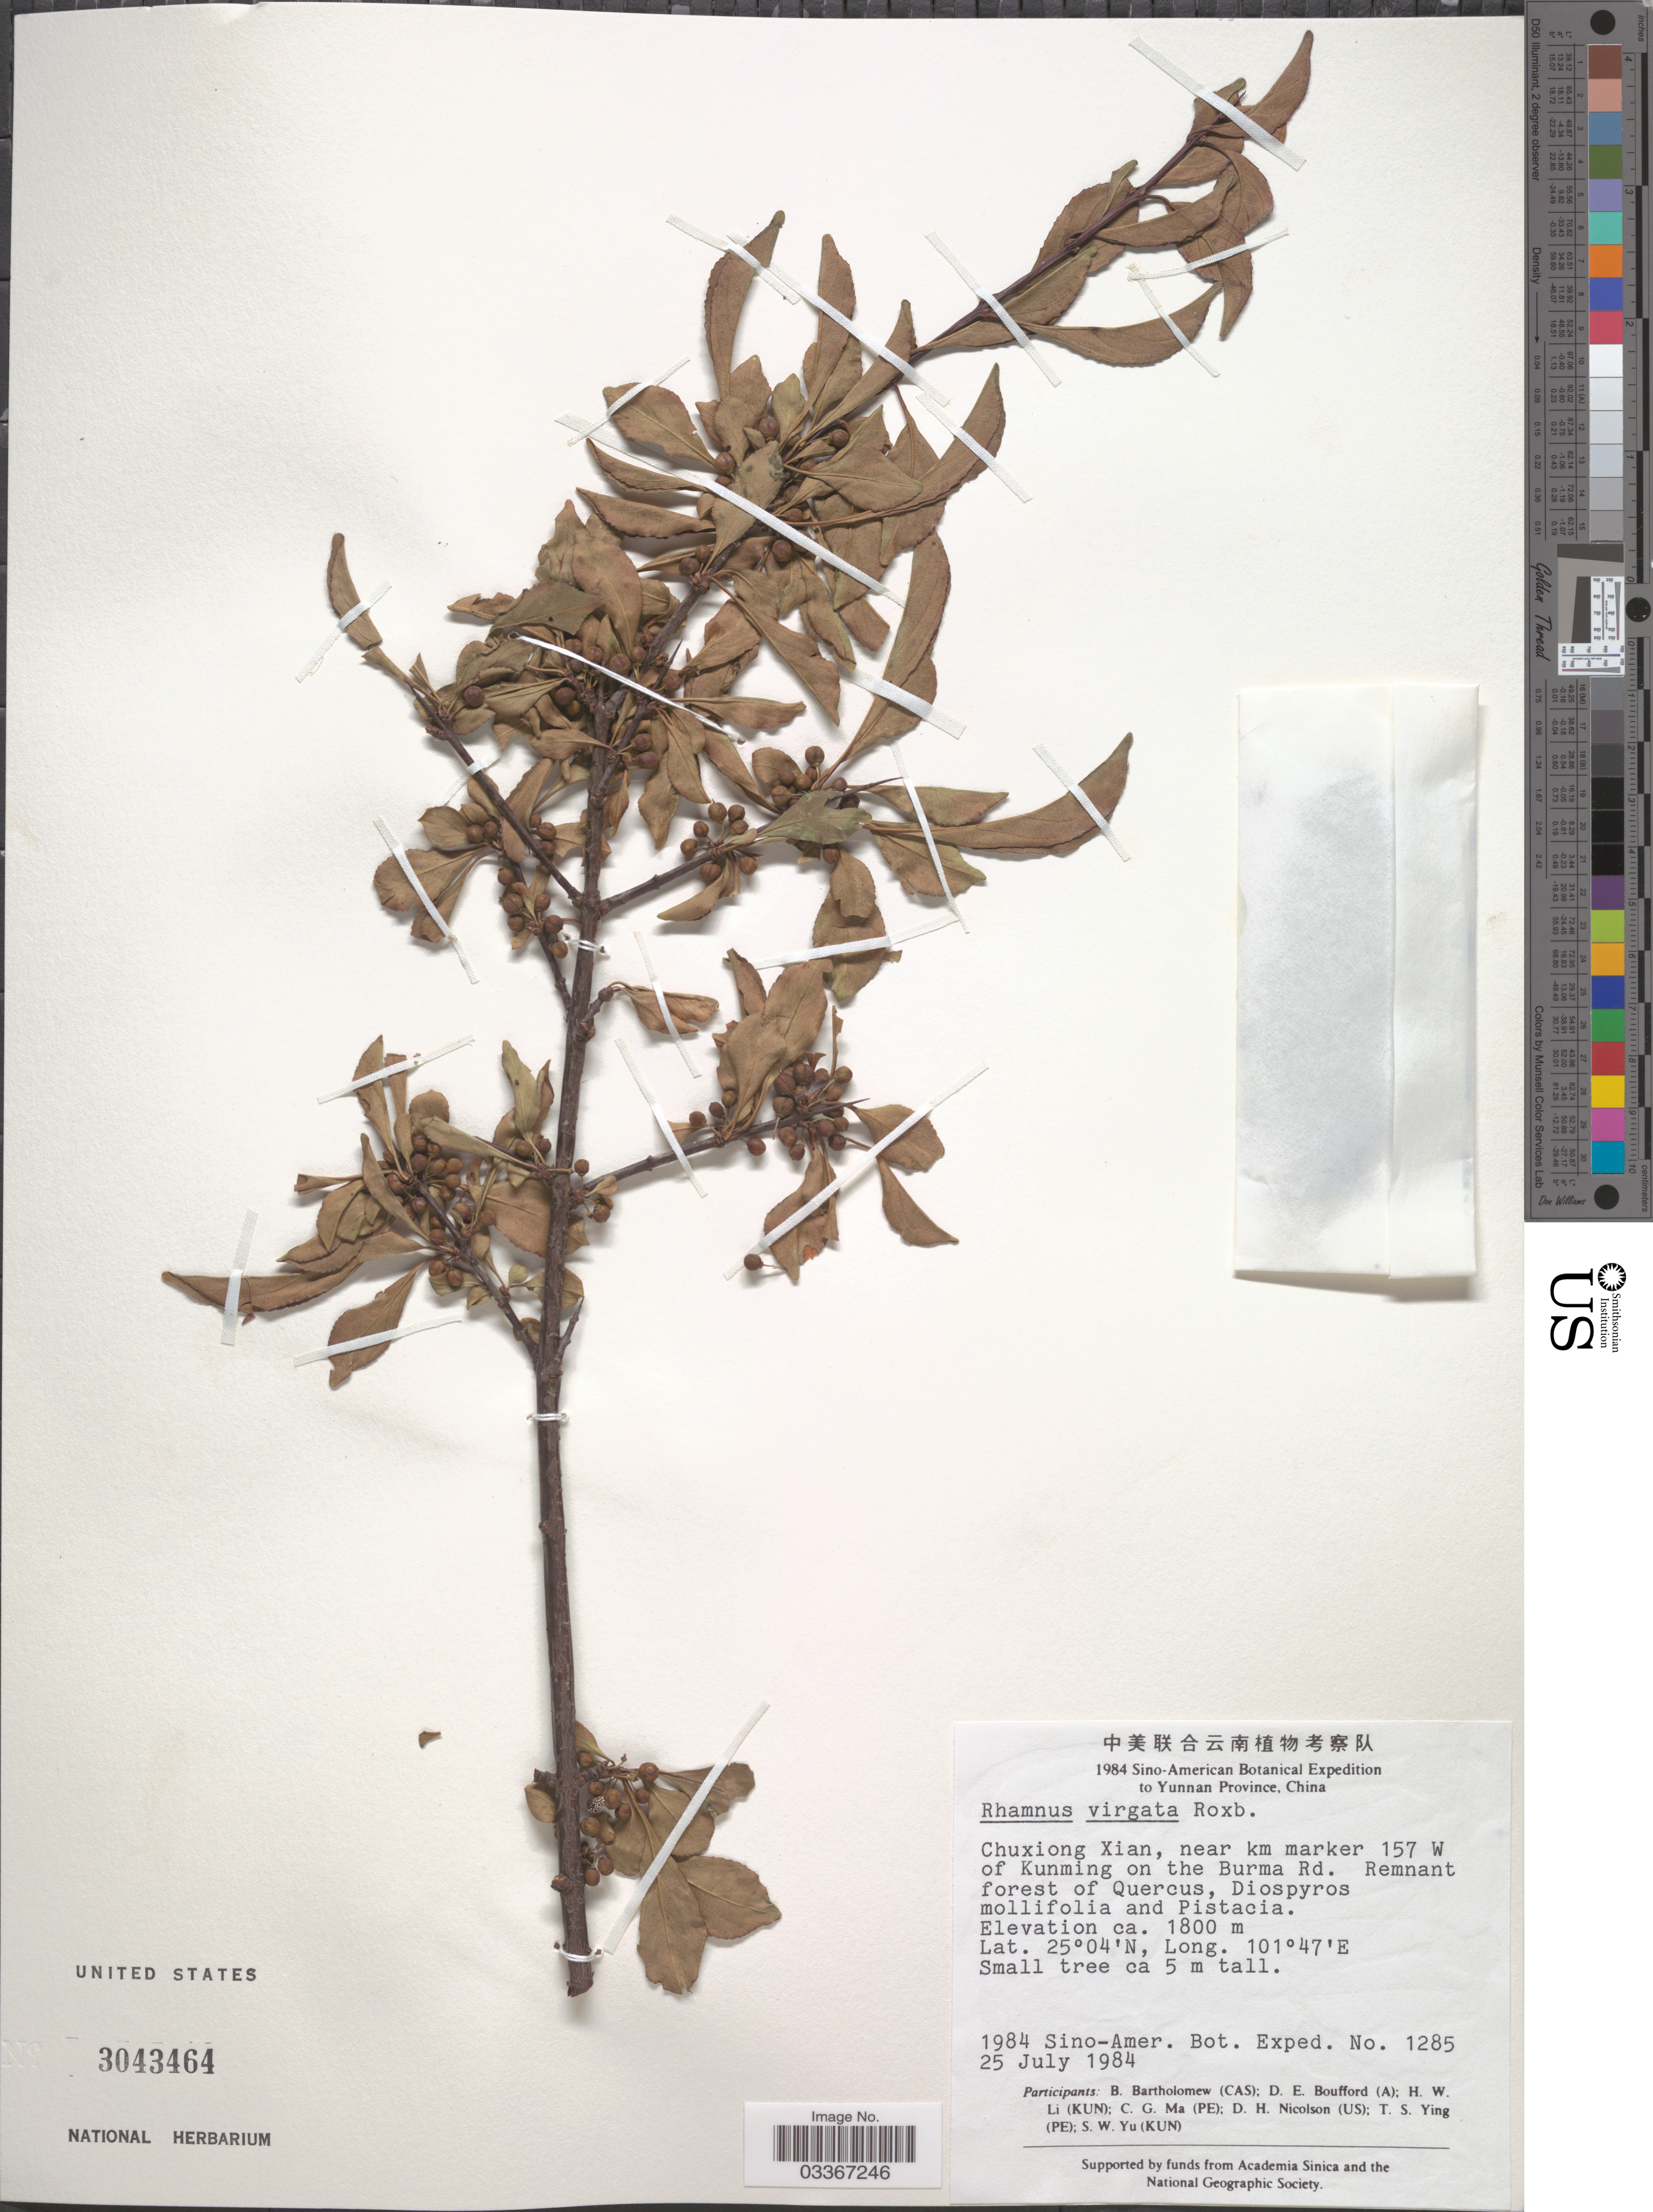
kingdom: Plantae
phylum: Tracheophyta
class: Magnoliopsida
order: Rosales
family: Rhamnaceae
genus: Rhamnus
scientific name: Rhamnus virgata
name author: Roxb.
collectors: Sino-Amer. Bot. Exped. 1984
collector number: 1285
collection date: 1984-07-25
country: China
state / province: Yunnan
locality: Chuxiong Xian, near km marker 157 W of Kunming on the Burma Rd.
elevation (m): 1800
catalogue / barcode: US 3043464